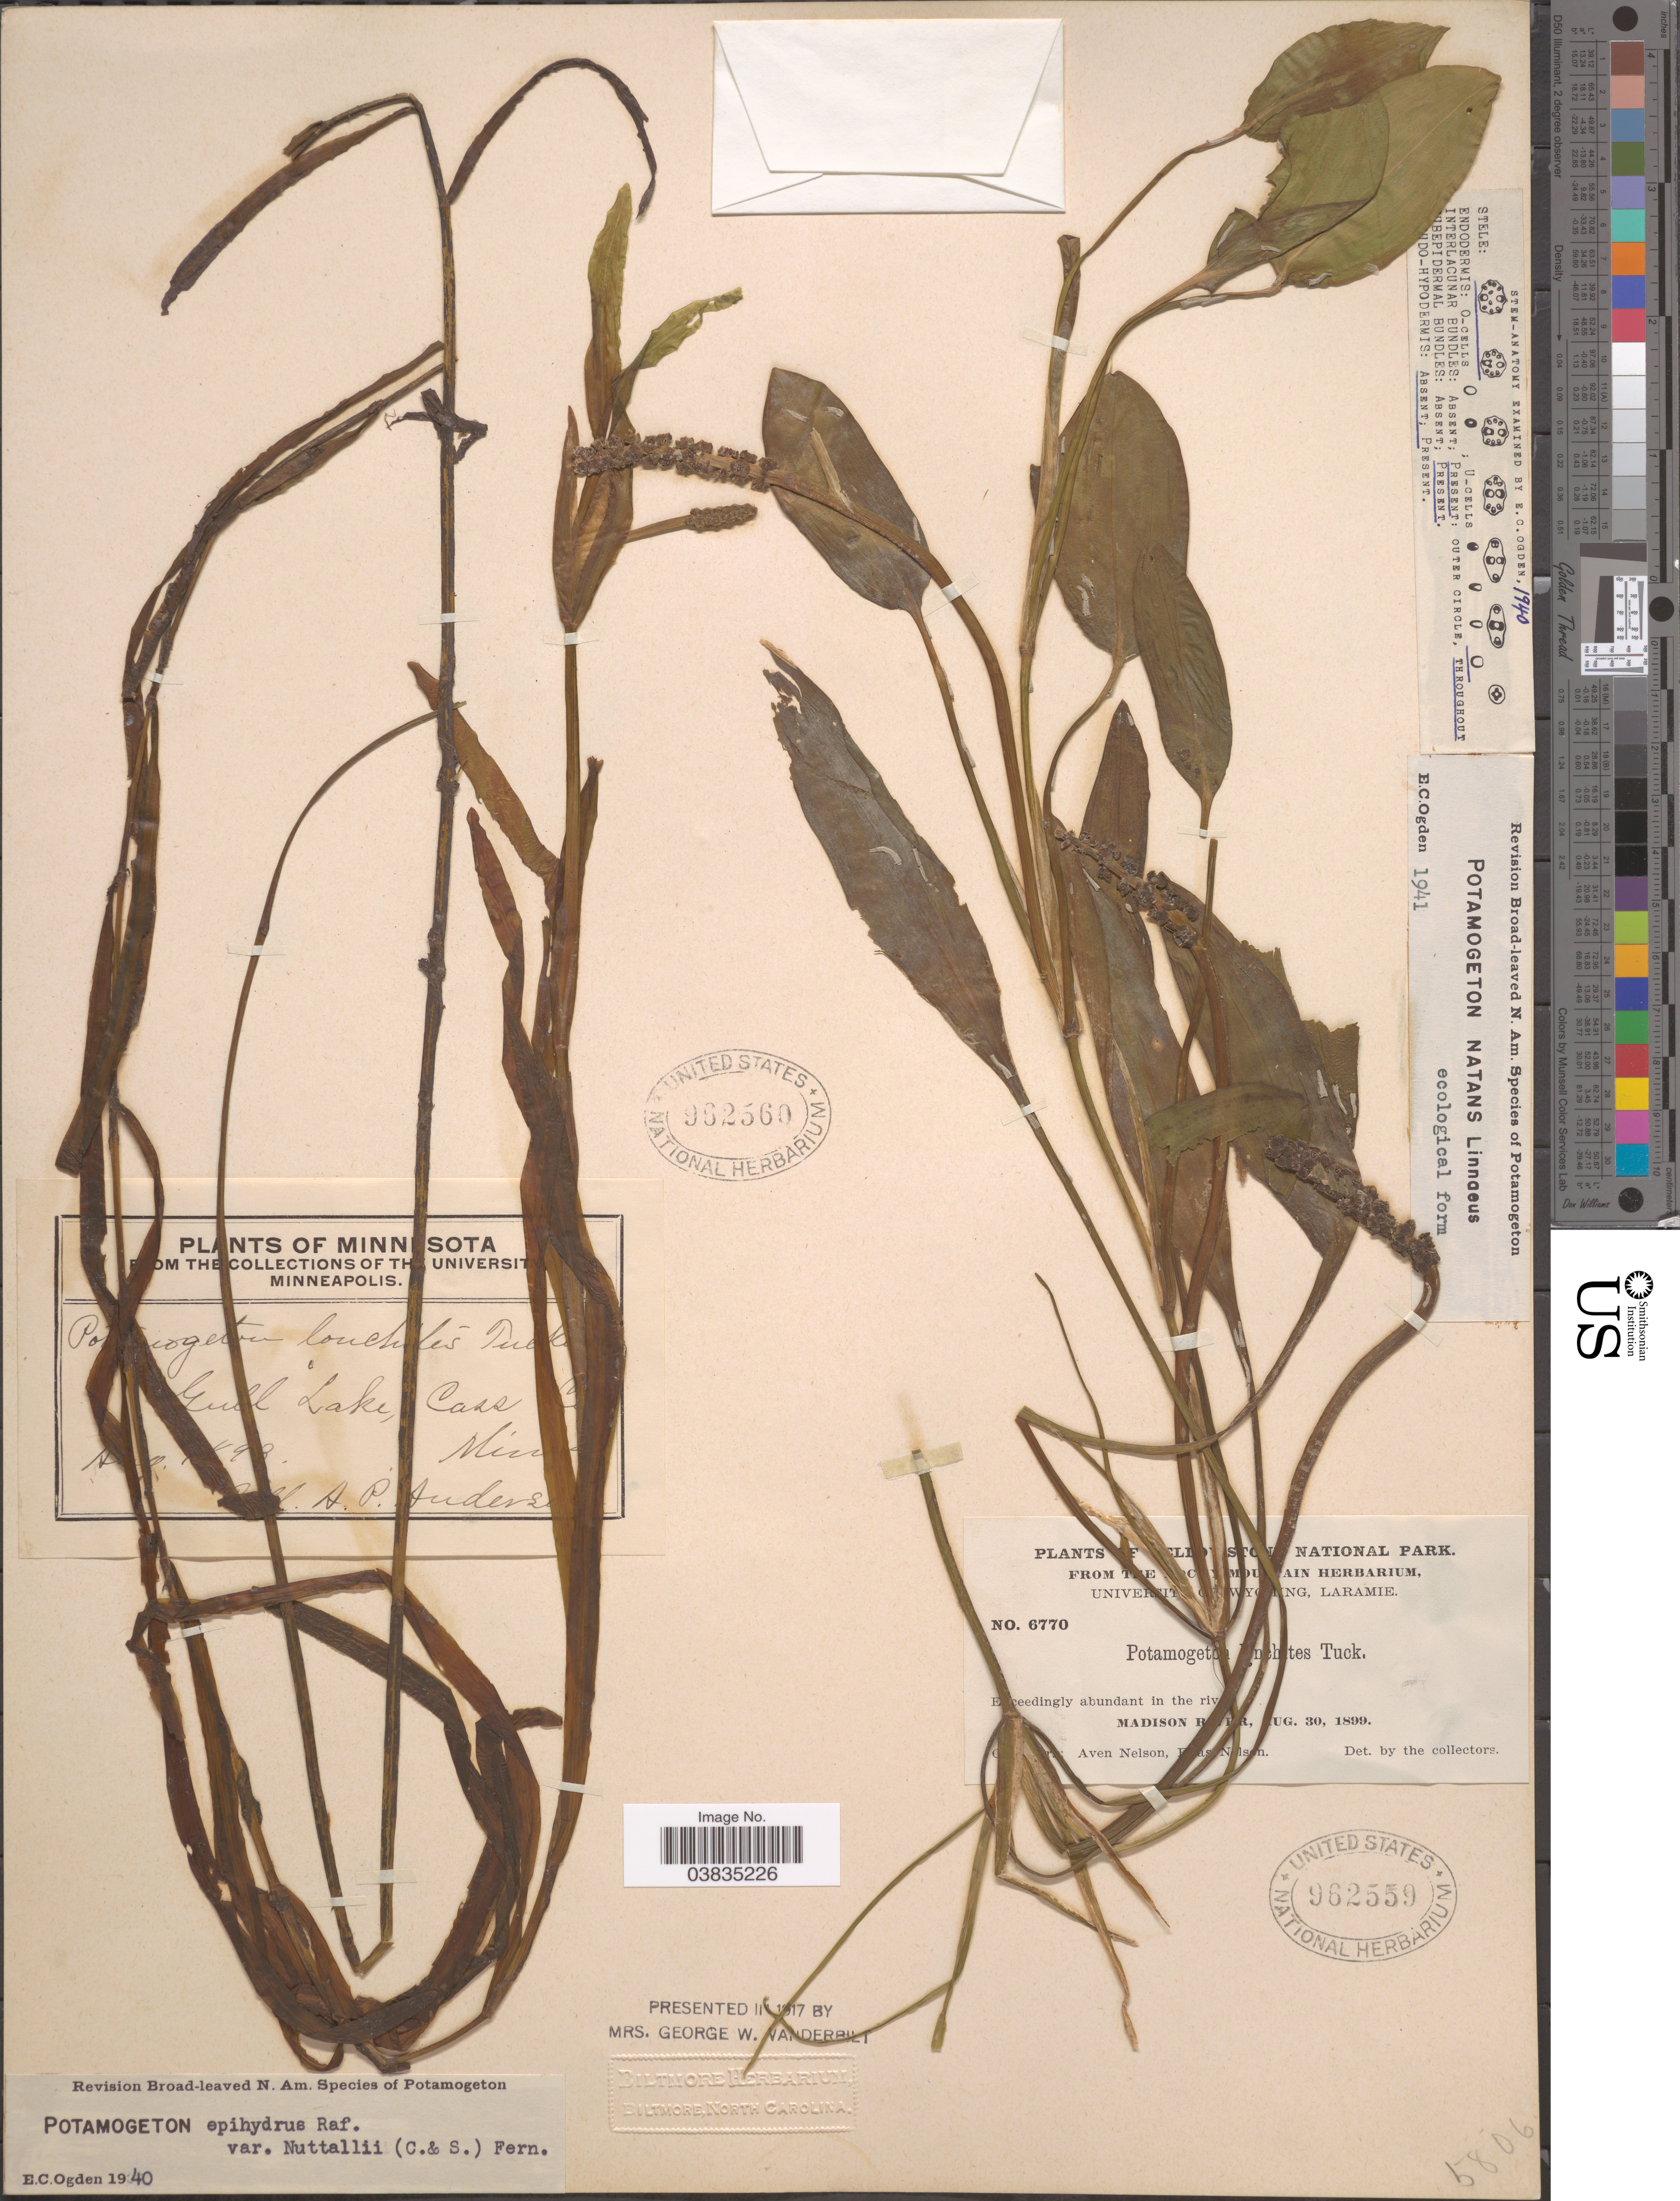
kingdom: Plantae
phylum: Tracheophyta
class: Liliopsida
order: Alismatales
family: Potamogetonaceae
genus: Potamogeton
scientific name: Potamogeton natans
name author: L.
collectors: A. P. Anderson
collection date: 1893-08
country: United States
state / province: Minnesota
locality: Gull Lake, Cass Co.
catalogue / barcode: US 962560